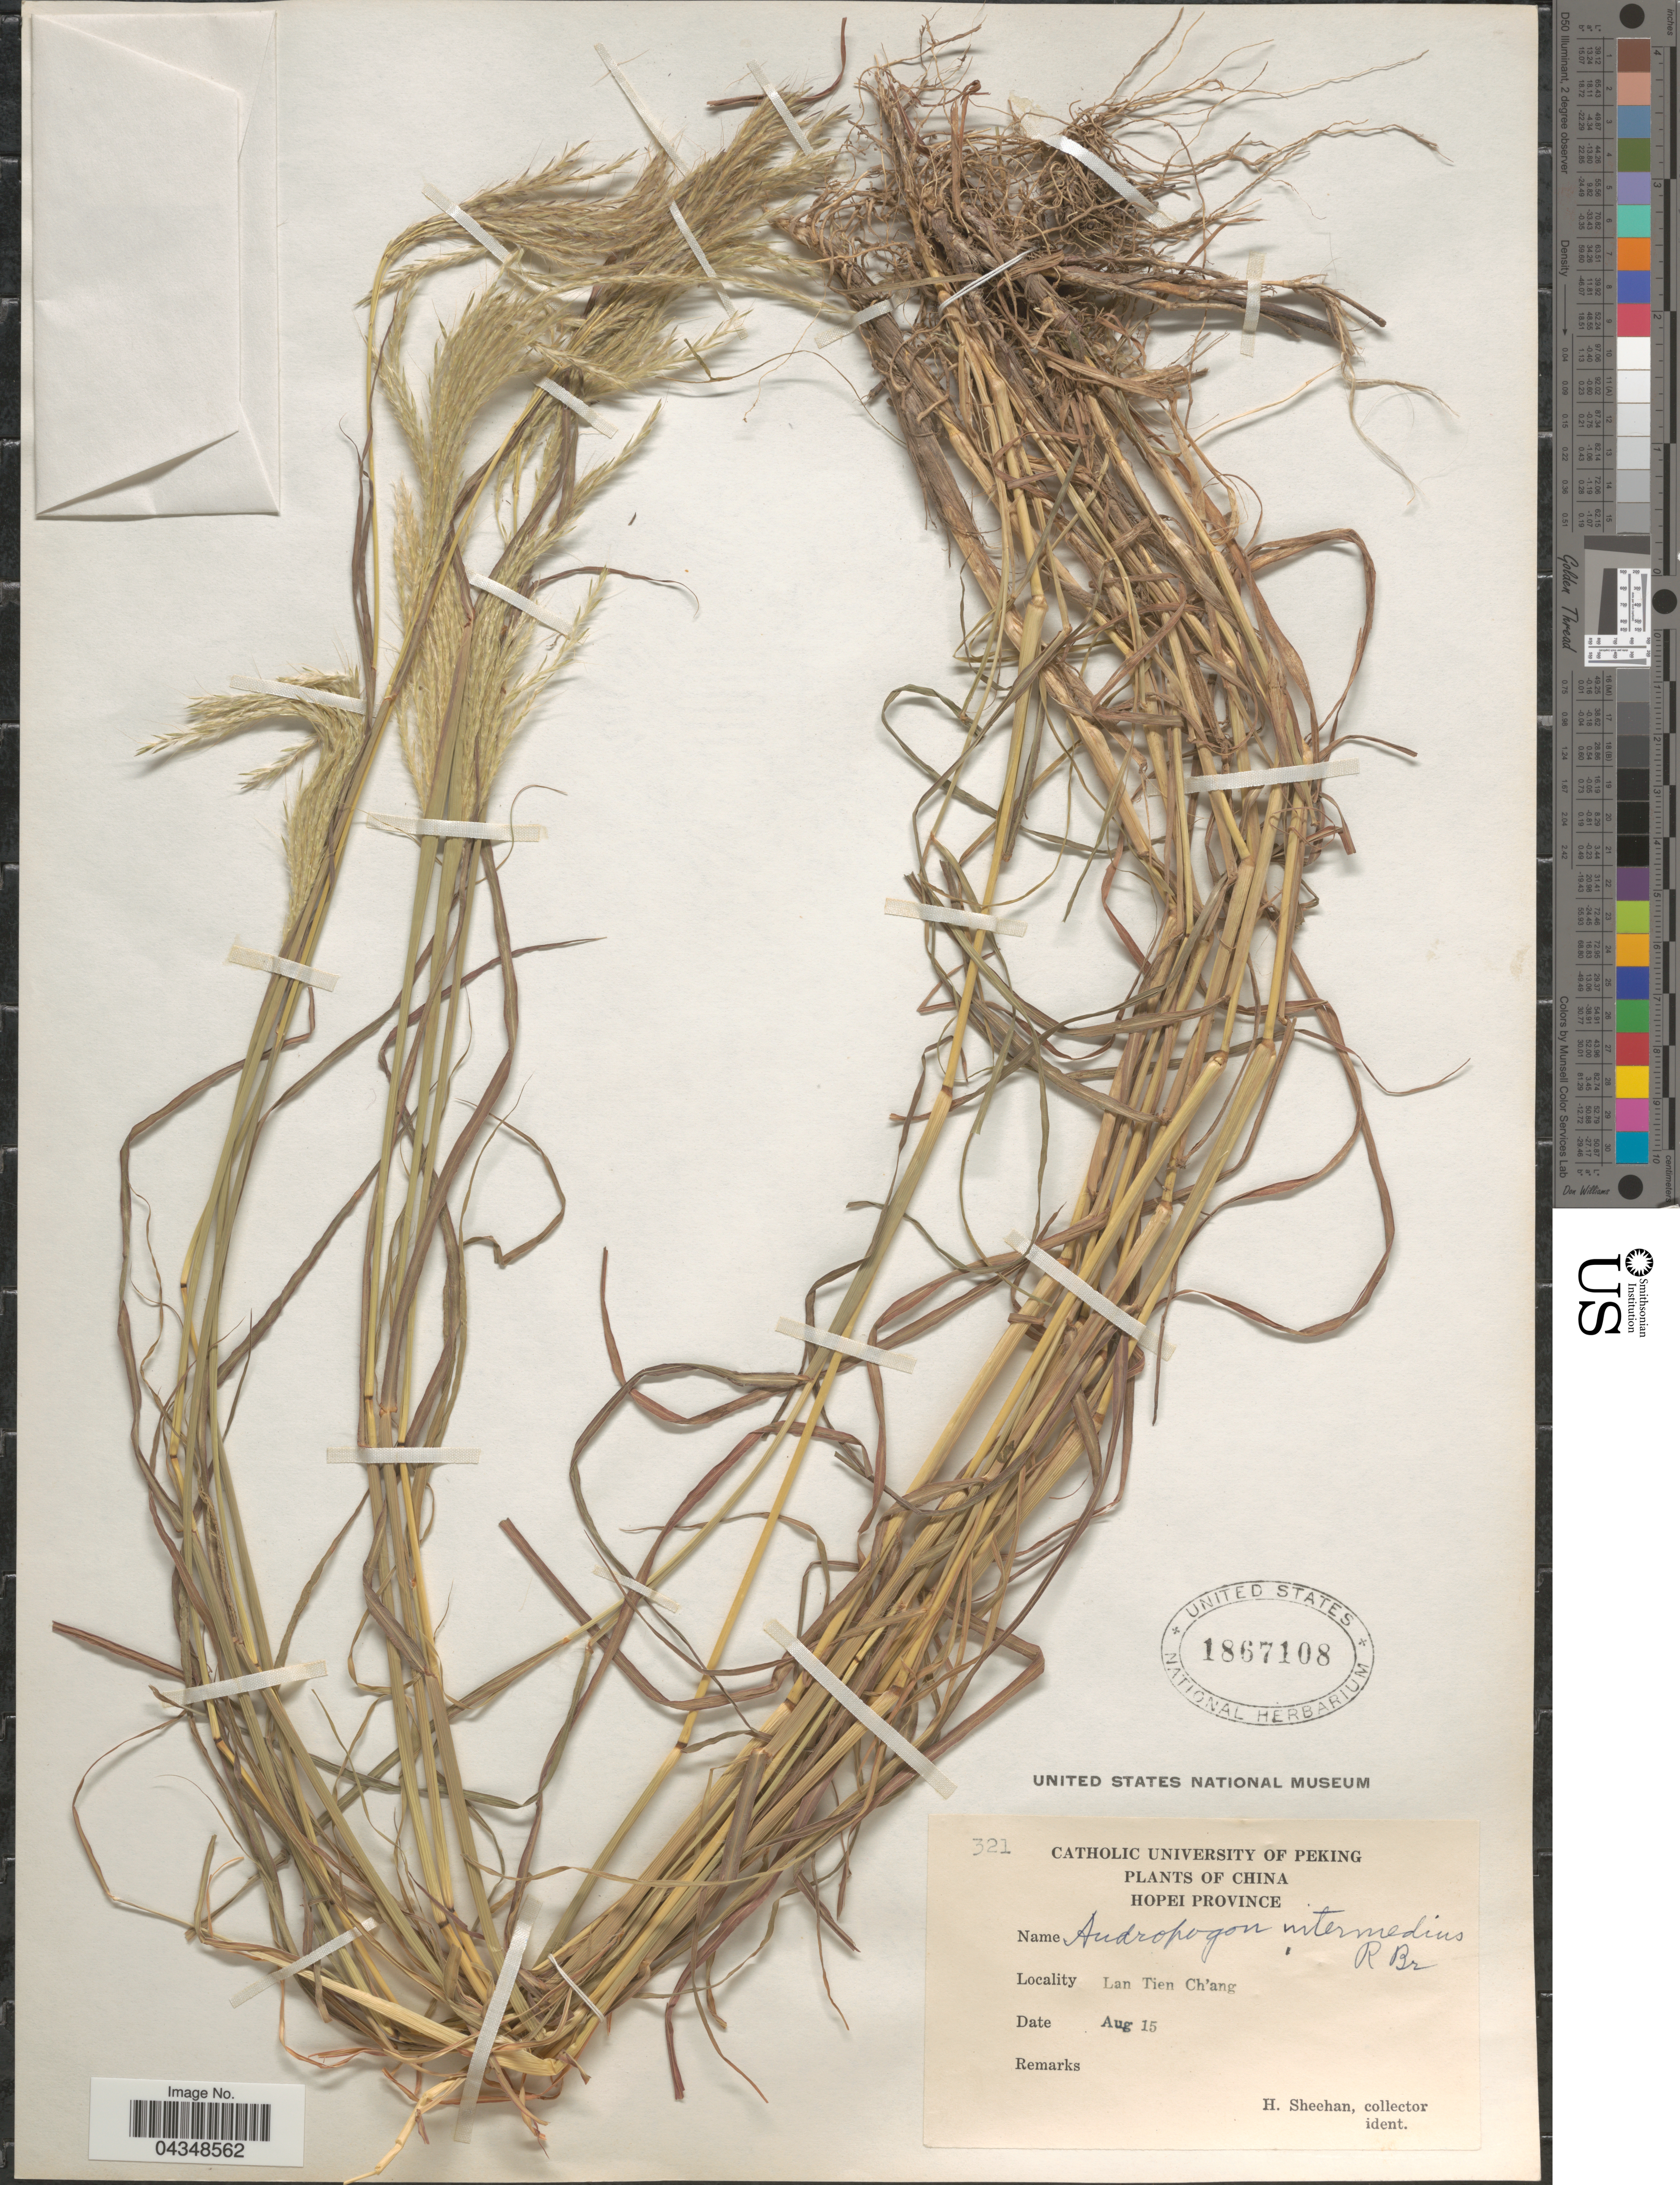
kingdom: Plantae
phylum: Tracheophyta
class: Liliopsida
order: Poales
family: Poaceae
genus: Bothriochloa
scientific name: Bothriochloa bladhii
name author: (Retz.) S.T. Blake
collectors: H. Sheehan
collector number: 321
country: China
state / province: Hebei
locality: Hopei Province. Lan Tien Ch'ang.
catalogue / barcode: US 1867108